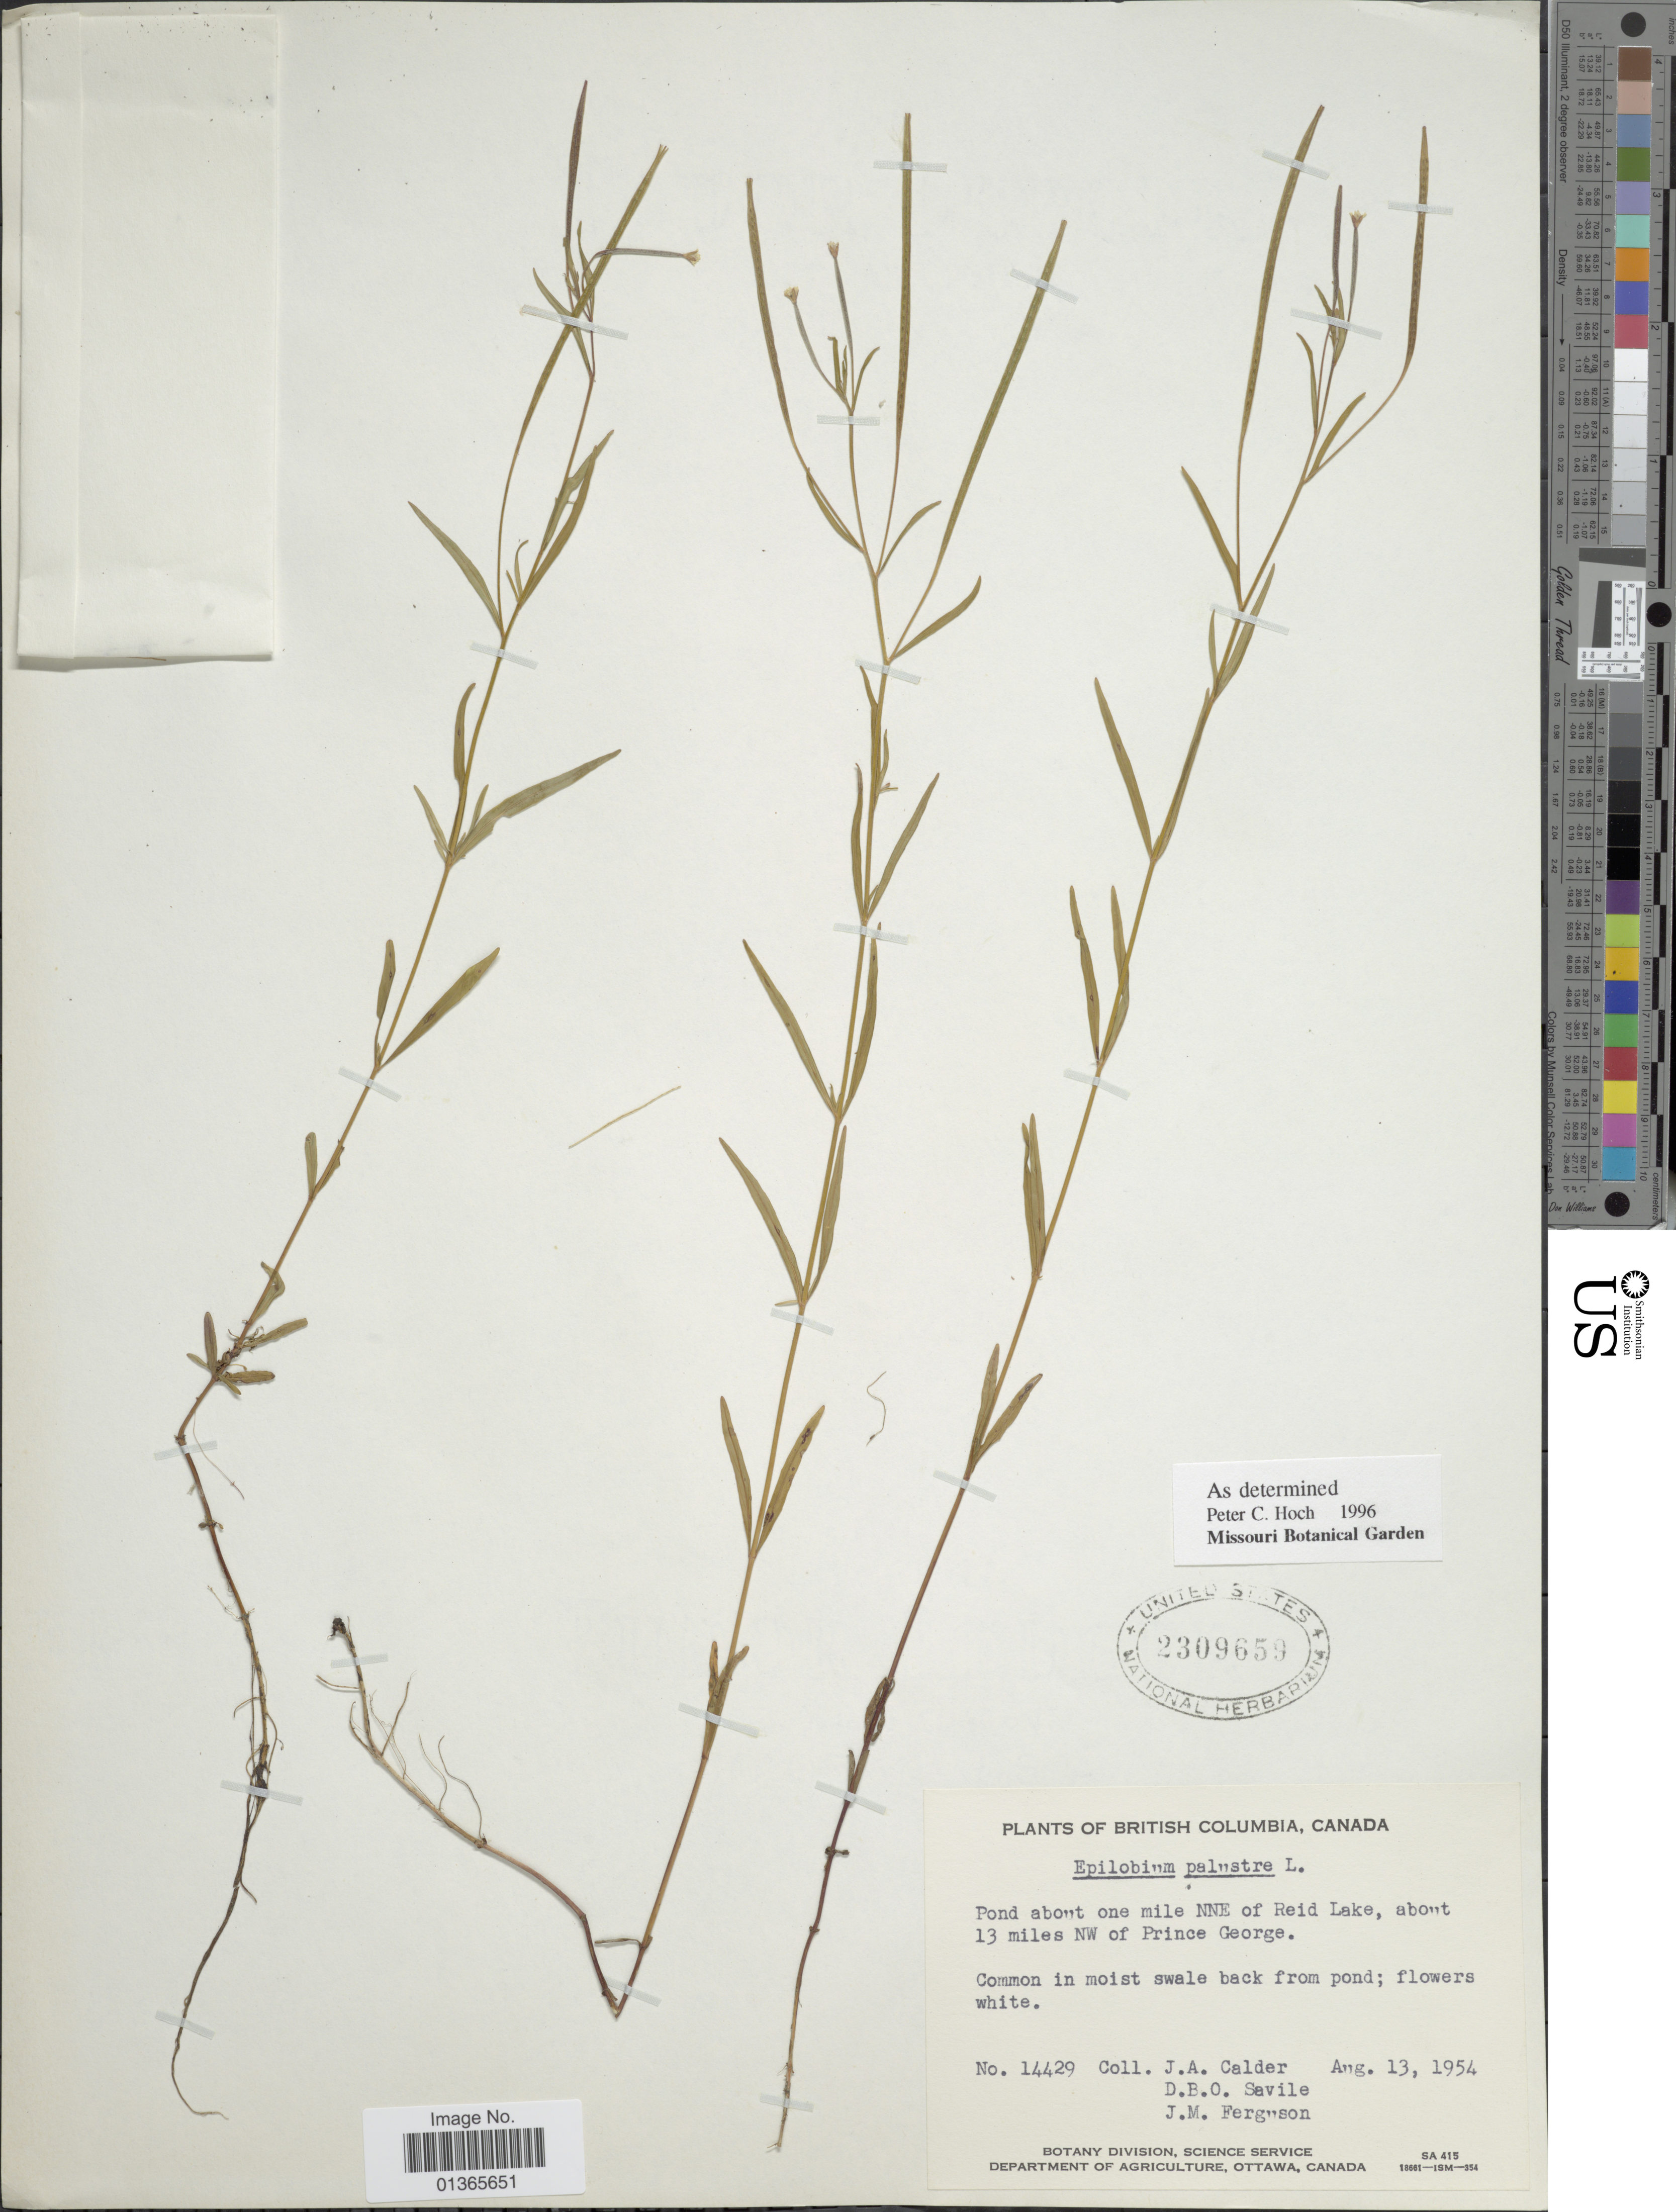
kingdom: Plantae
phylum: Tracheophyta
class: Magnoliopsida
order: Myrtales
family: Onagraceae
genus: Epilobium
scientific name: Epilobium palustre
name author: L.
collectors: J. A. Calder, D. Savile & J. M. Ferguson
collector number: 14429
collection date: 1954-08-13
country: Canada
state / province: British Columbia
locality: Pond about one mile NNE of Reid Lake, about 13 miles NW of Prince George.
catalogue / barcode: US 2309659